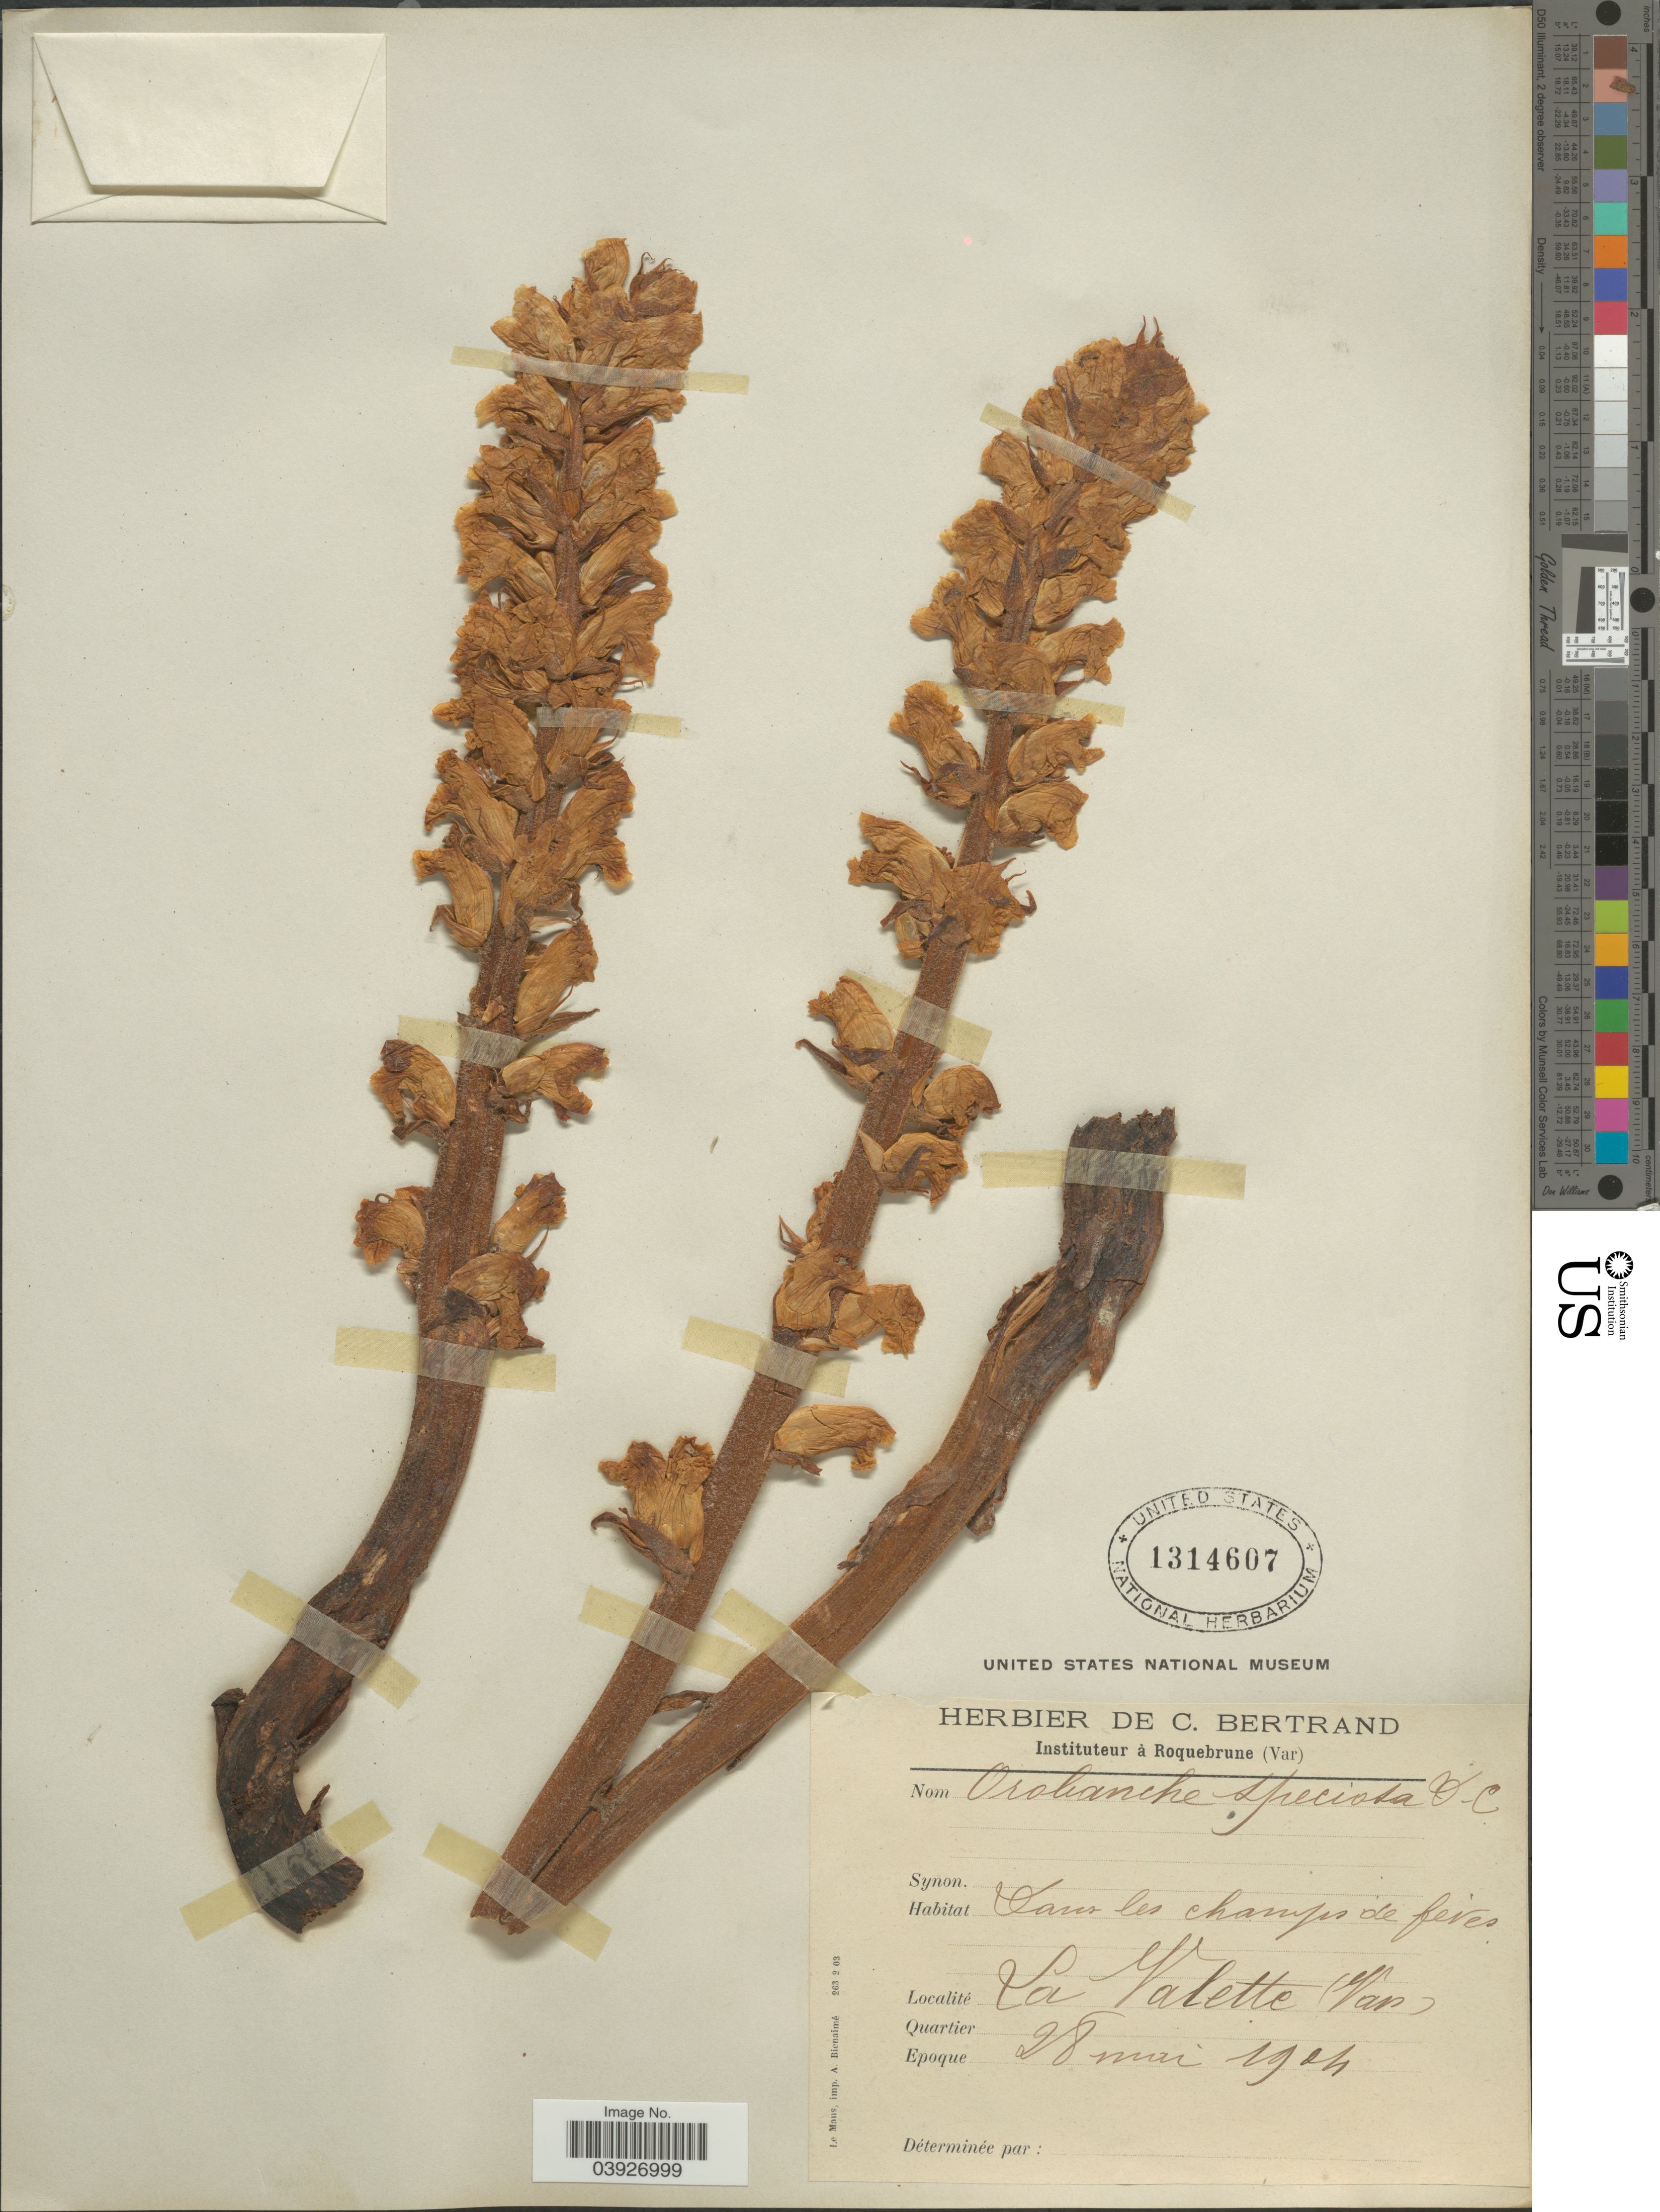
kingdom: Plantae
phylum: Tracheophyta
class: Magnoliopsida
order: Lamiales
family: Orobanchaceae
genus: Orobanche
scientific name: Orobanche speciosa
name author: DC.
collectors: Ex herb. C. Bertrand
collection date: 1904-05-28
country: France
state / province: Provence-Alpes-Côte d'Azur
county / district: Var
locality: La Valette (Var).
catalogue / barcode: US 1314607